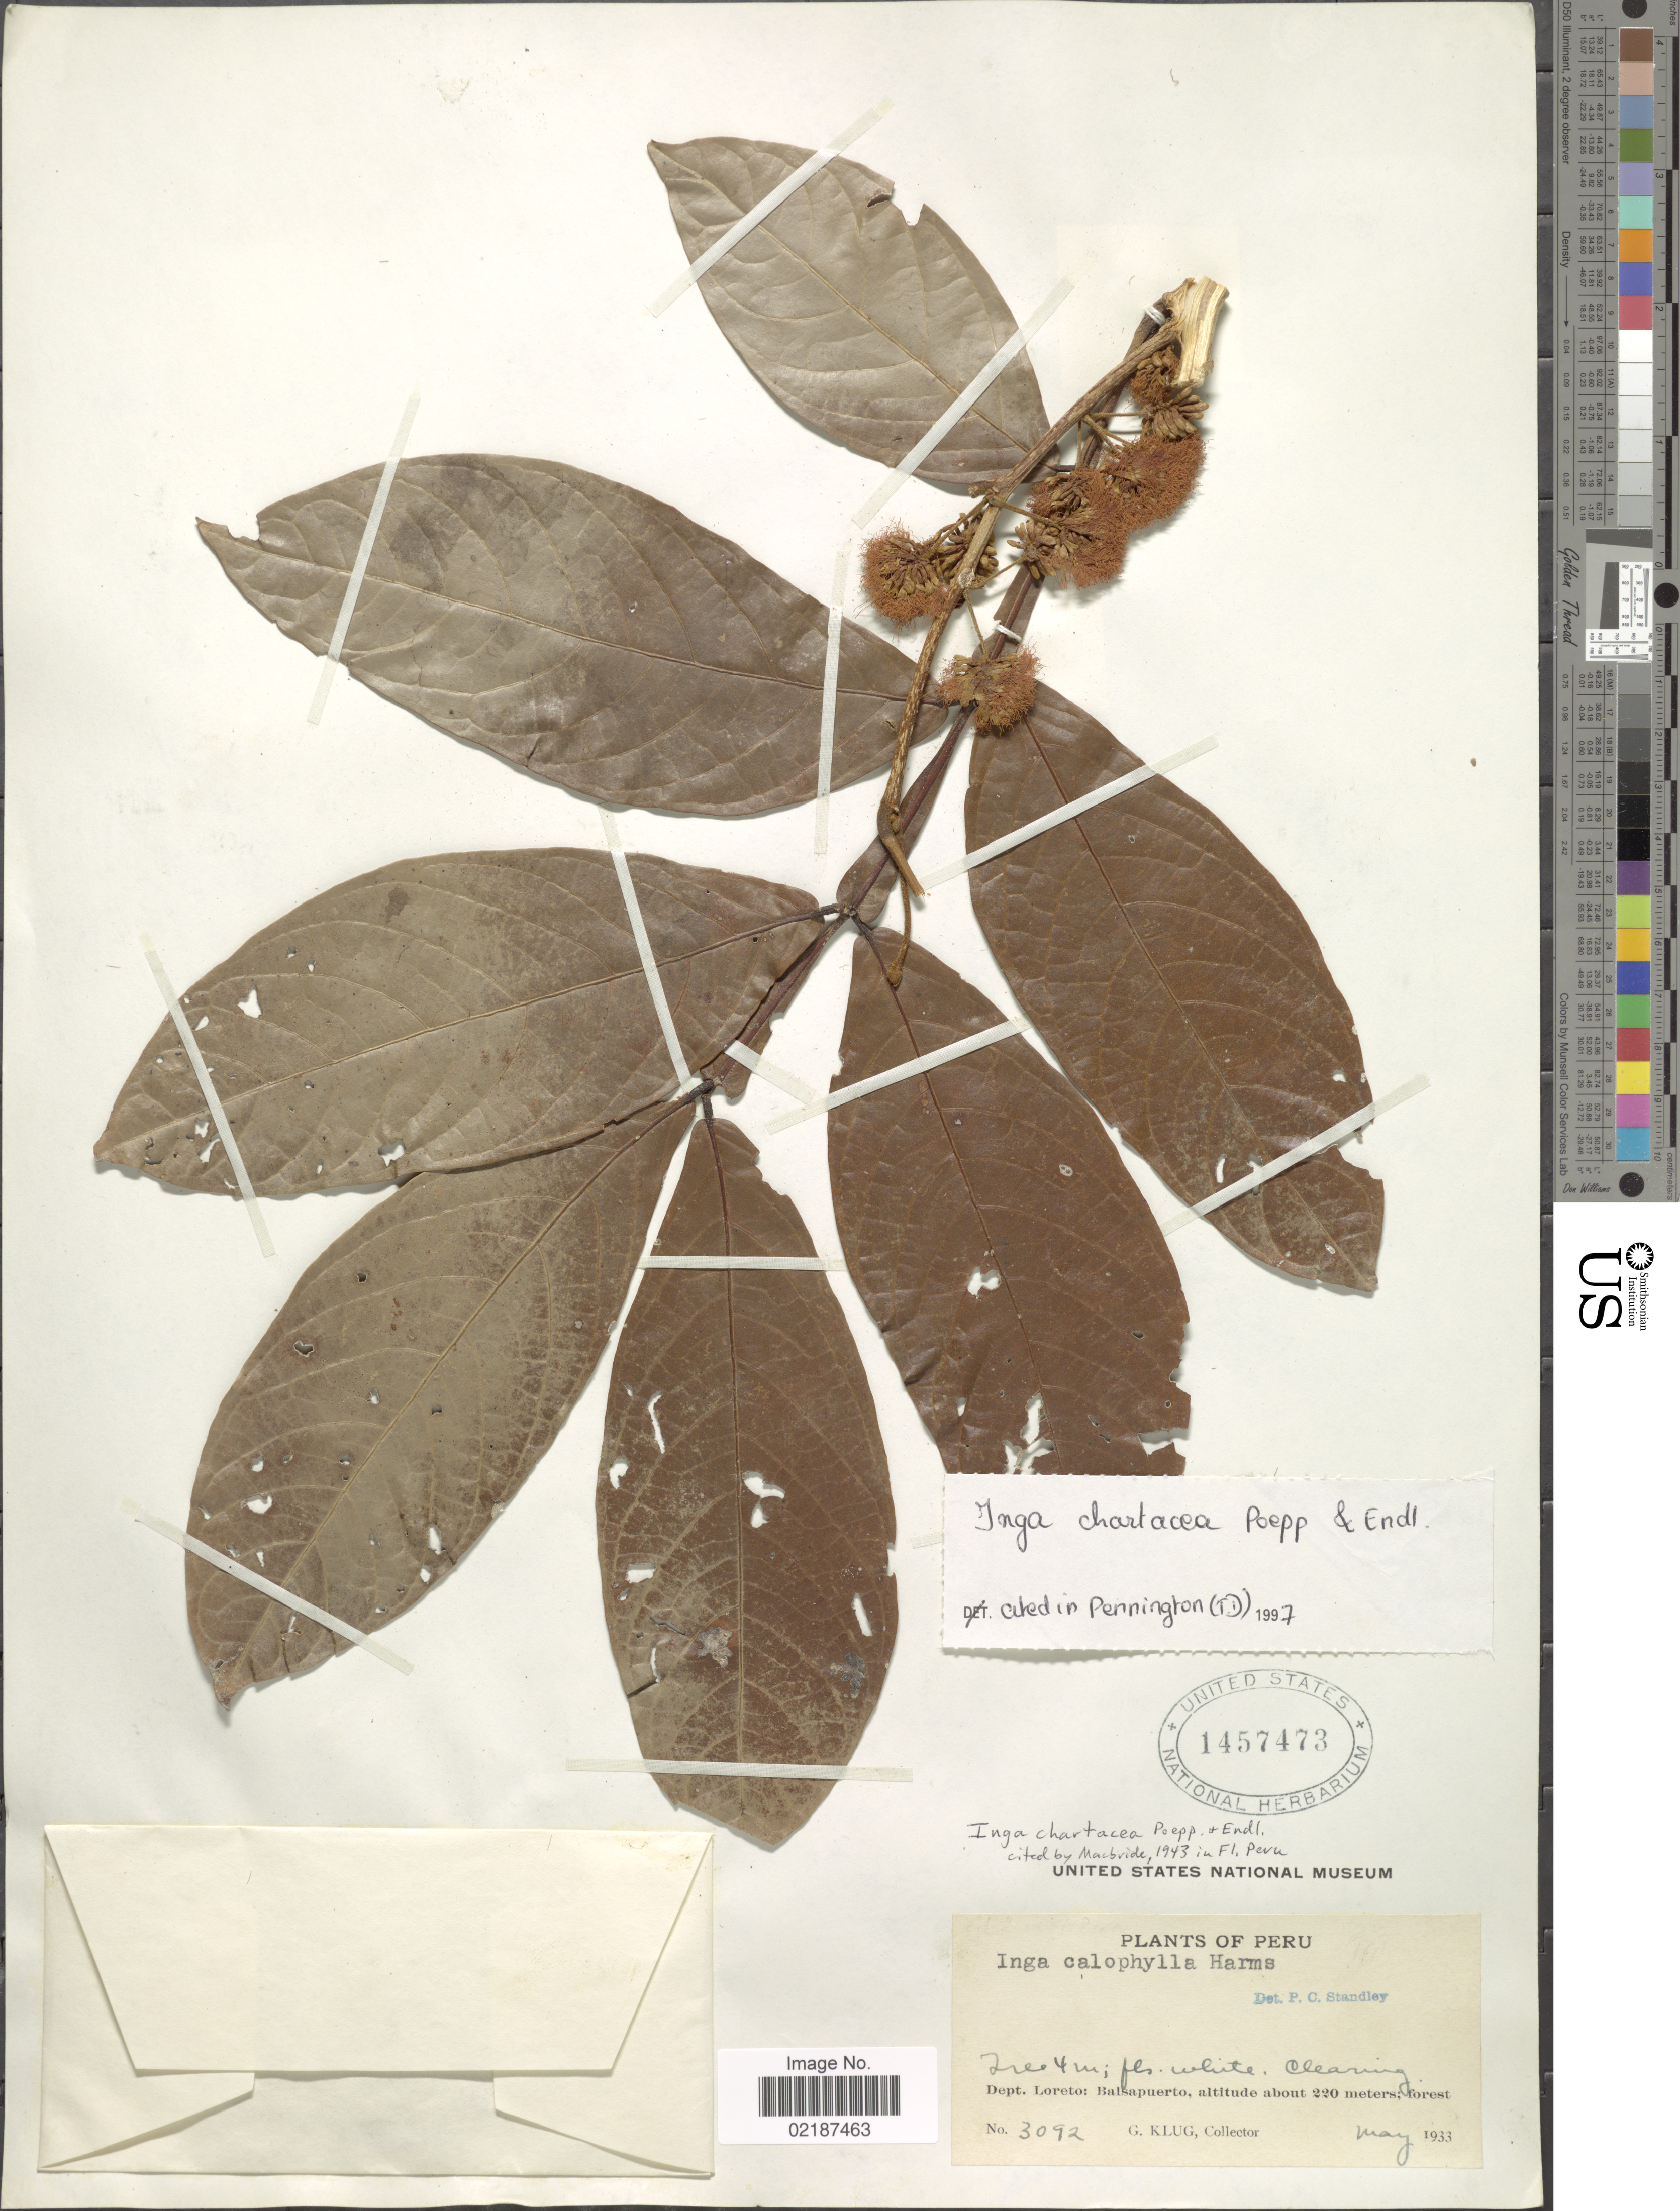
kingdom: Plantae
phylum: Tracheophyta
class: Magnoliopsida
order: Fabales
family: Fabaceae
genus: Inga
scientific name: Inga chartacea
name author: Poepp. & Endl.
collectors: G. Klug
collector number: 3092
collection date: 1933-05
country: Peru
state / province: Loreto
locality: Dept. Loreto: Balsapuerto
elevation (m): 220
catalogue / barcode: US 1457473